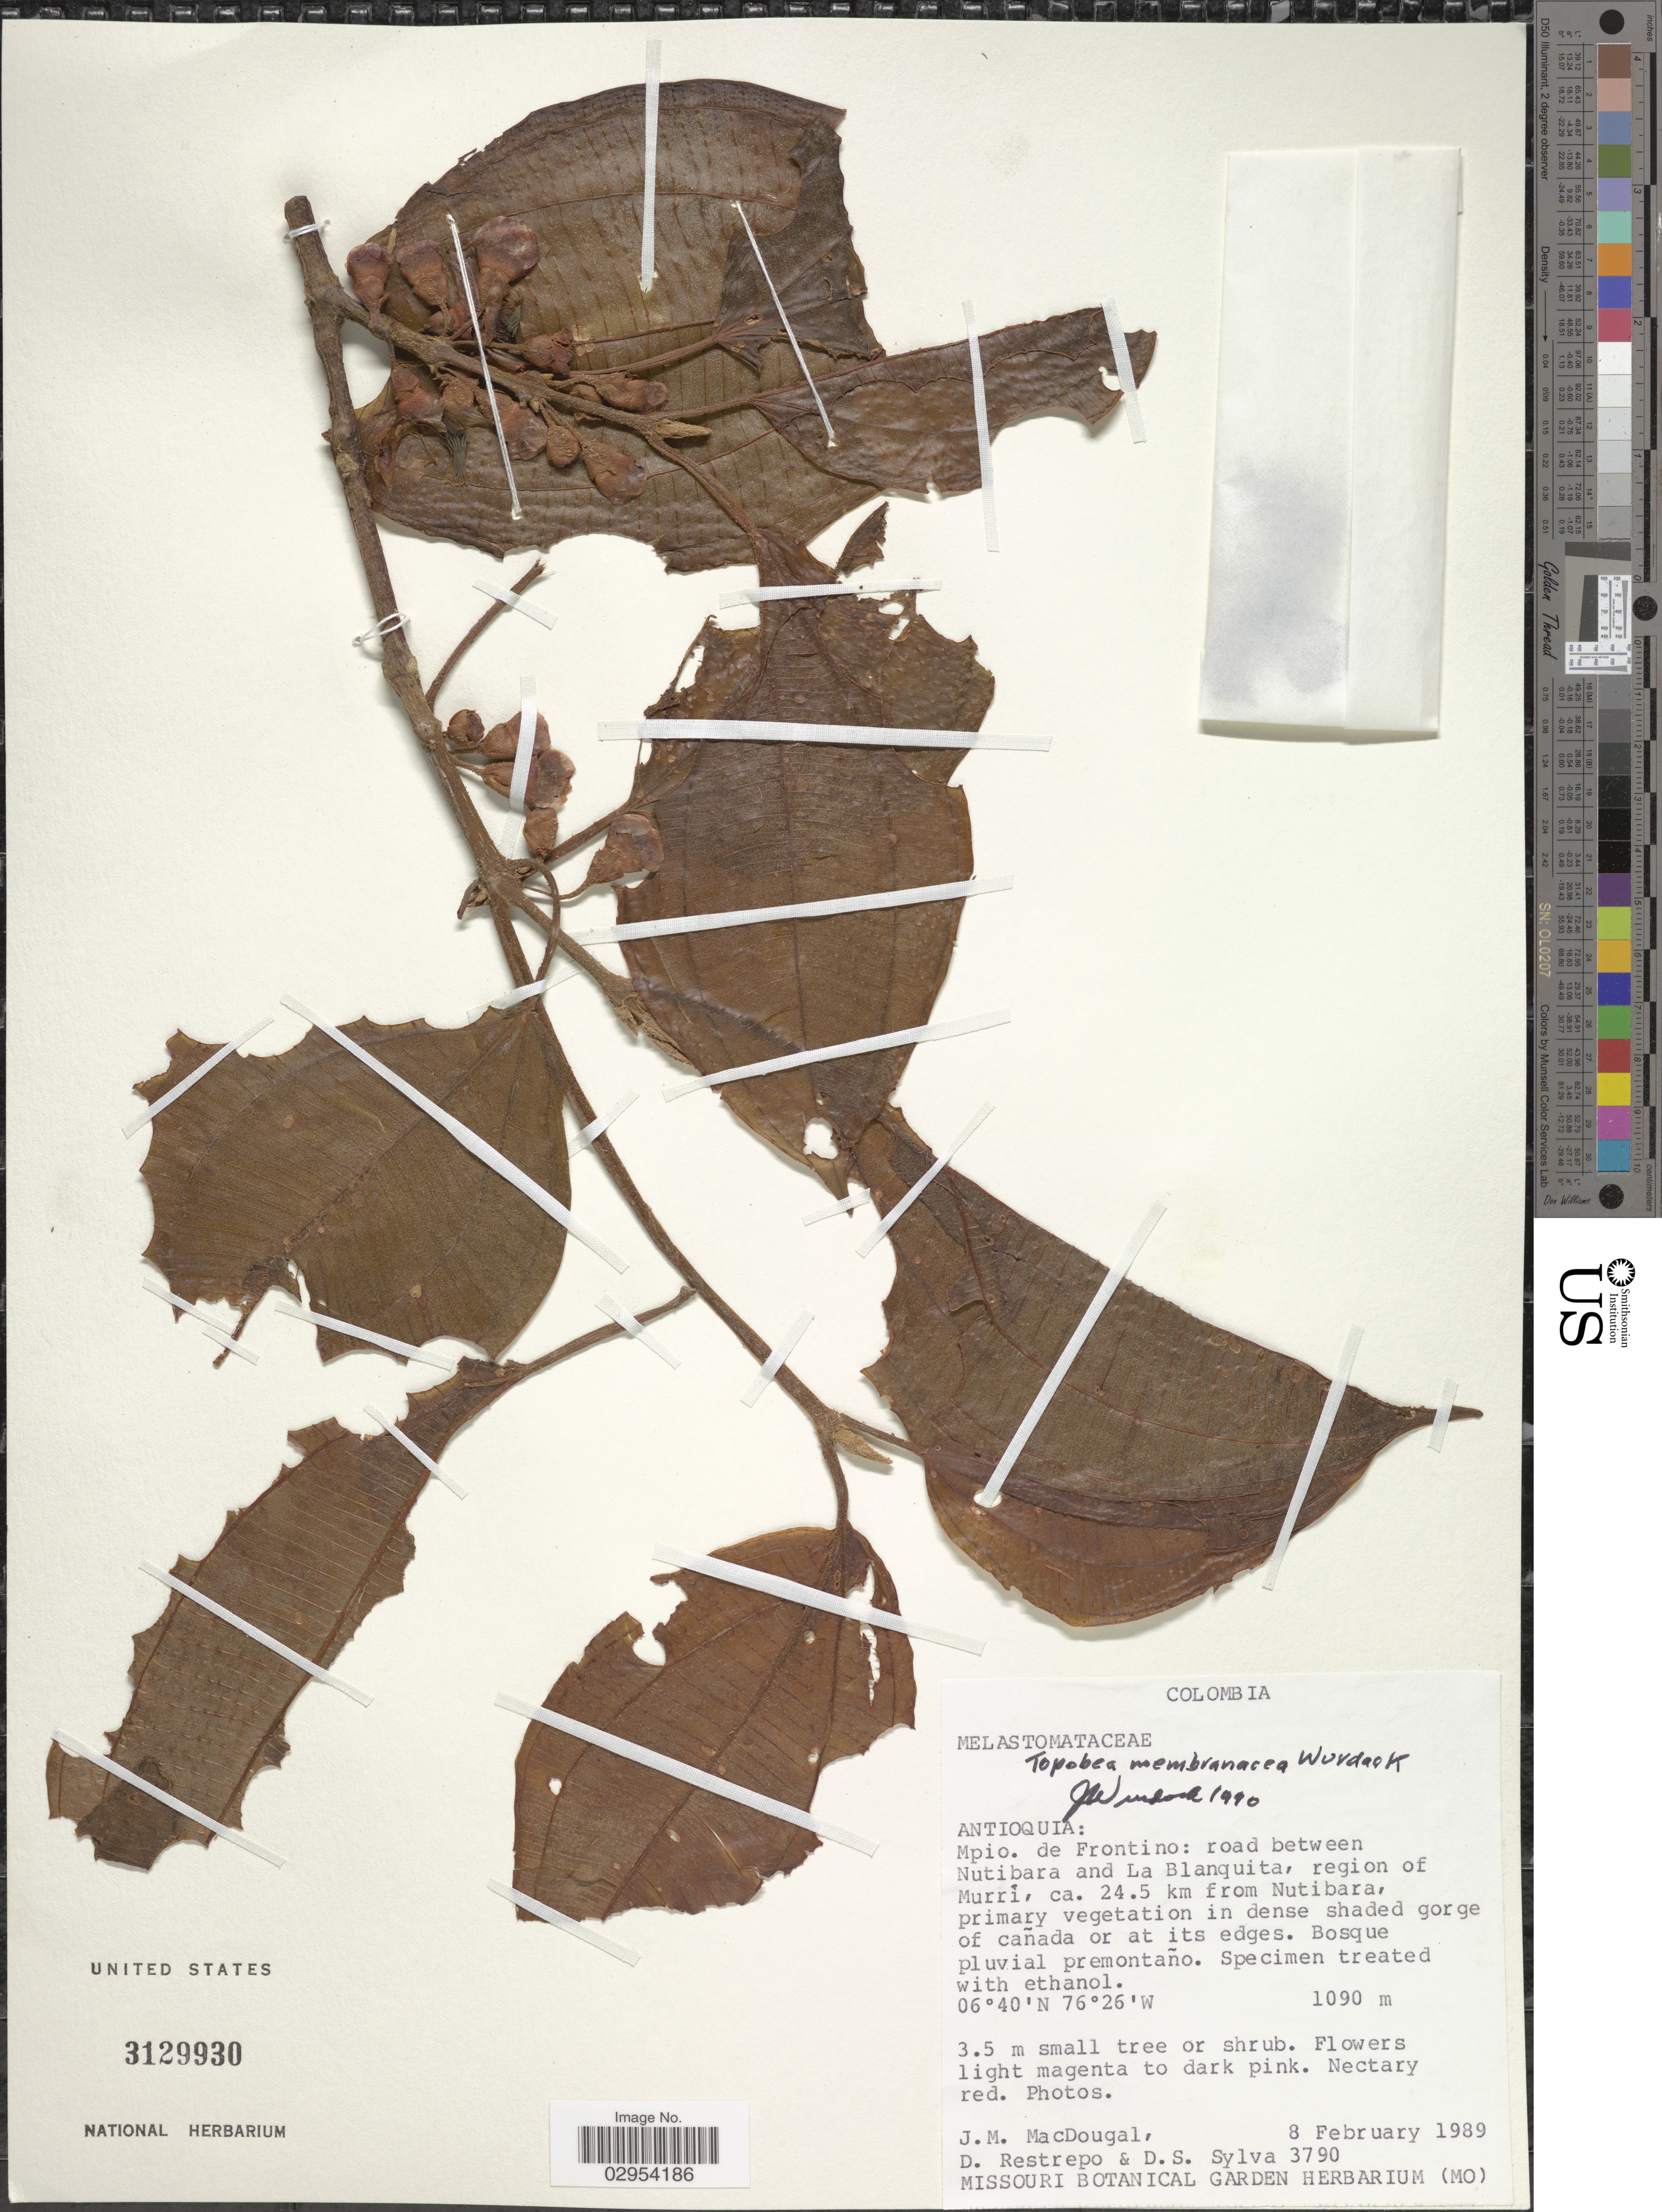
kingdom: Plantae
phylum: Tracheophyta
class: Magnoliopsida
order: Myrtales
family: Melastomataceae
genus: Topobea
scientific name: Topobea membranacea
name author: Wurdack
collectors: J. M. MacDougal, D. Restrepo & D. Sylva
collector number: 3790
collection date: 1989-02-08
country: Colombia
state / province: Antioquia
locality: Mpio. de Frontino: road between Nutibara and La Blanquita, region of Murrí, ca. 24.5 km from Nutibara.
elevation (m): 1090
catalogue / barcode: US 3129930